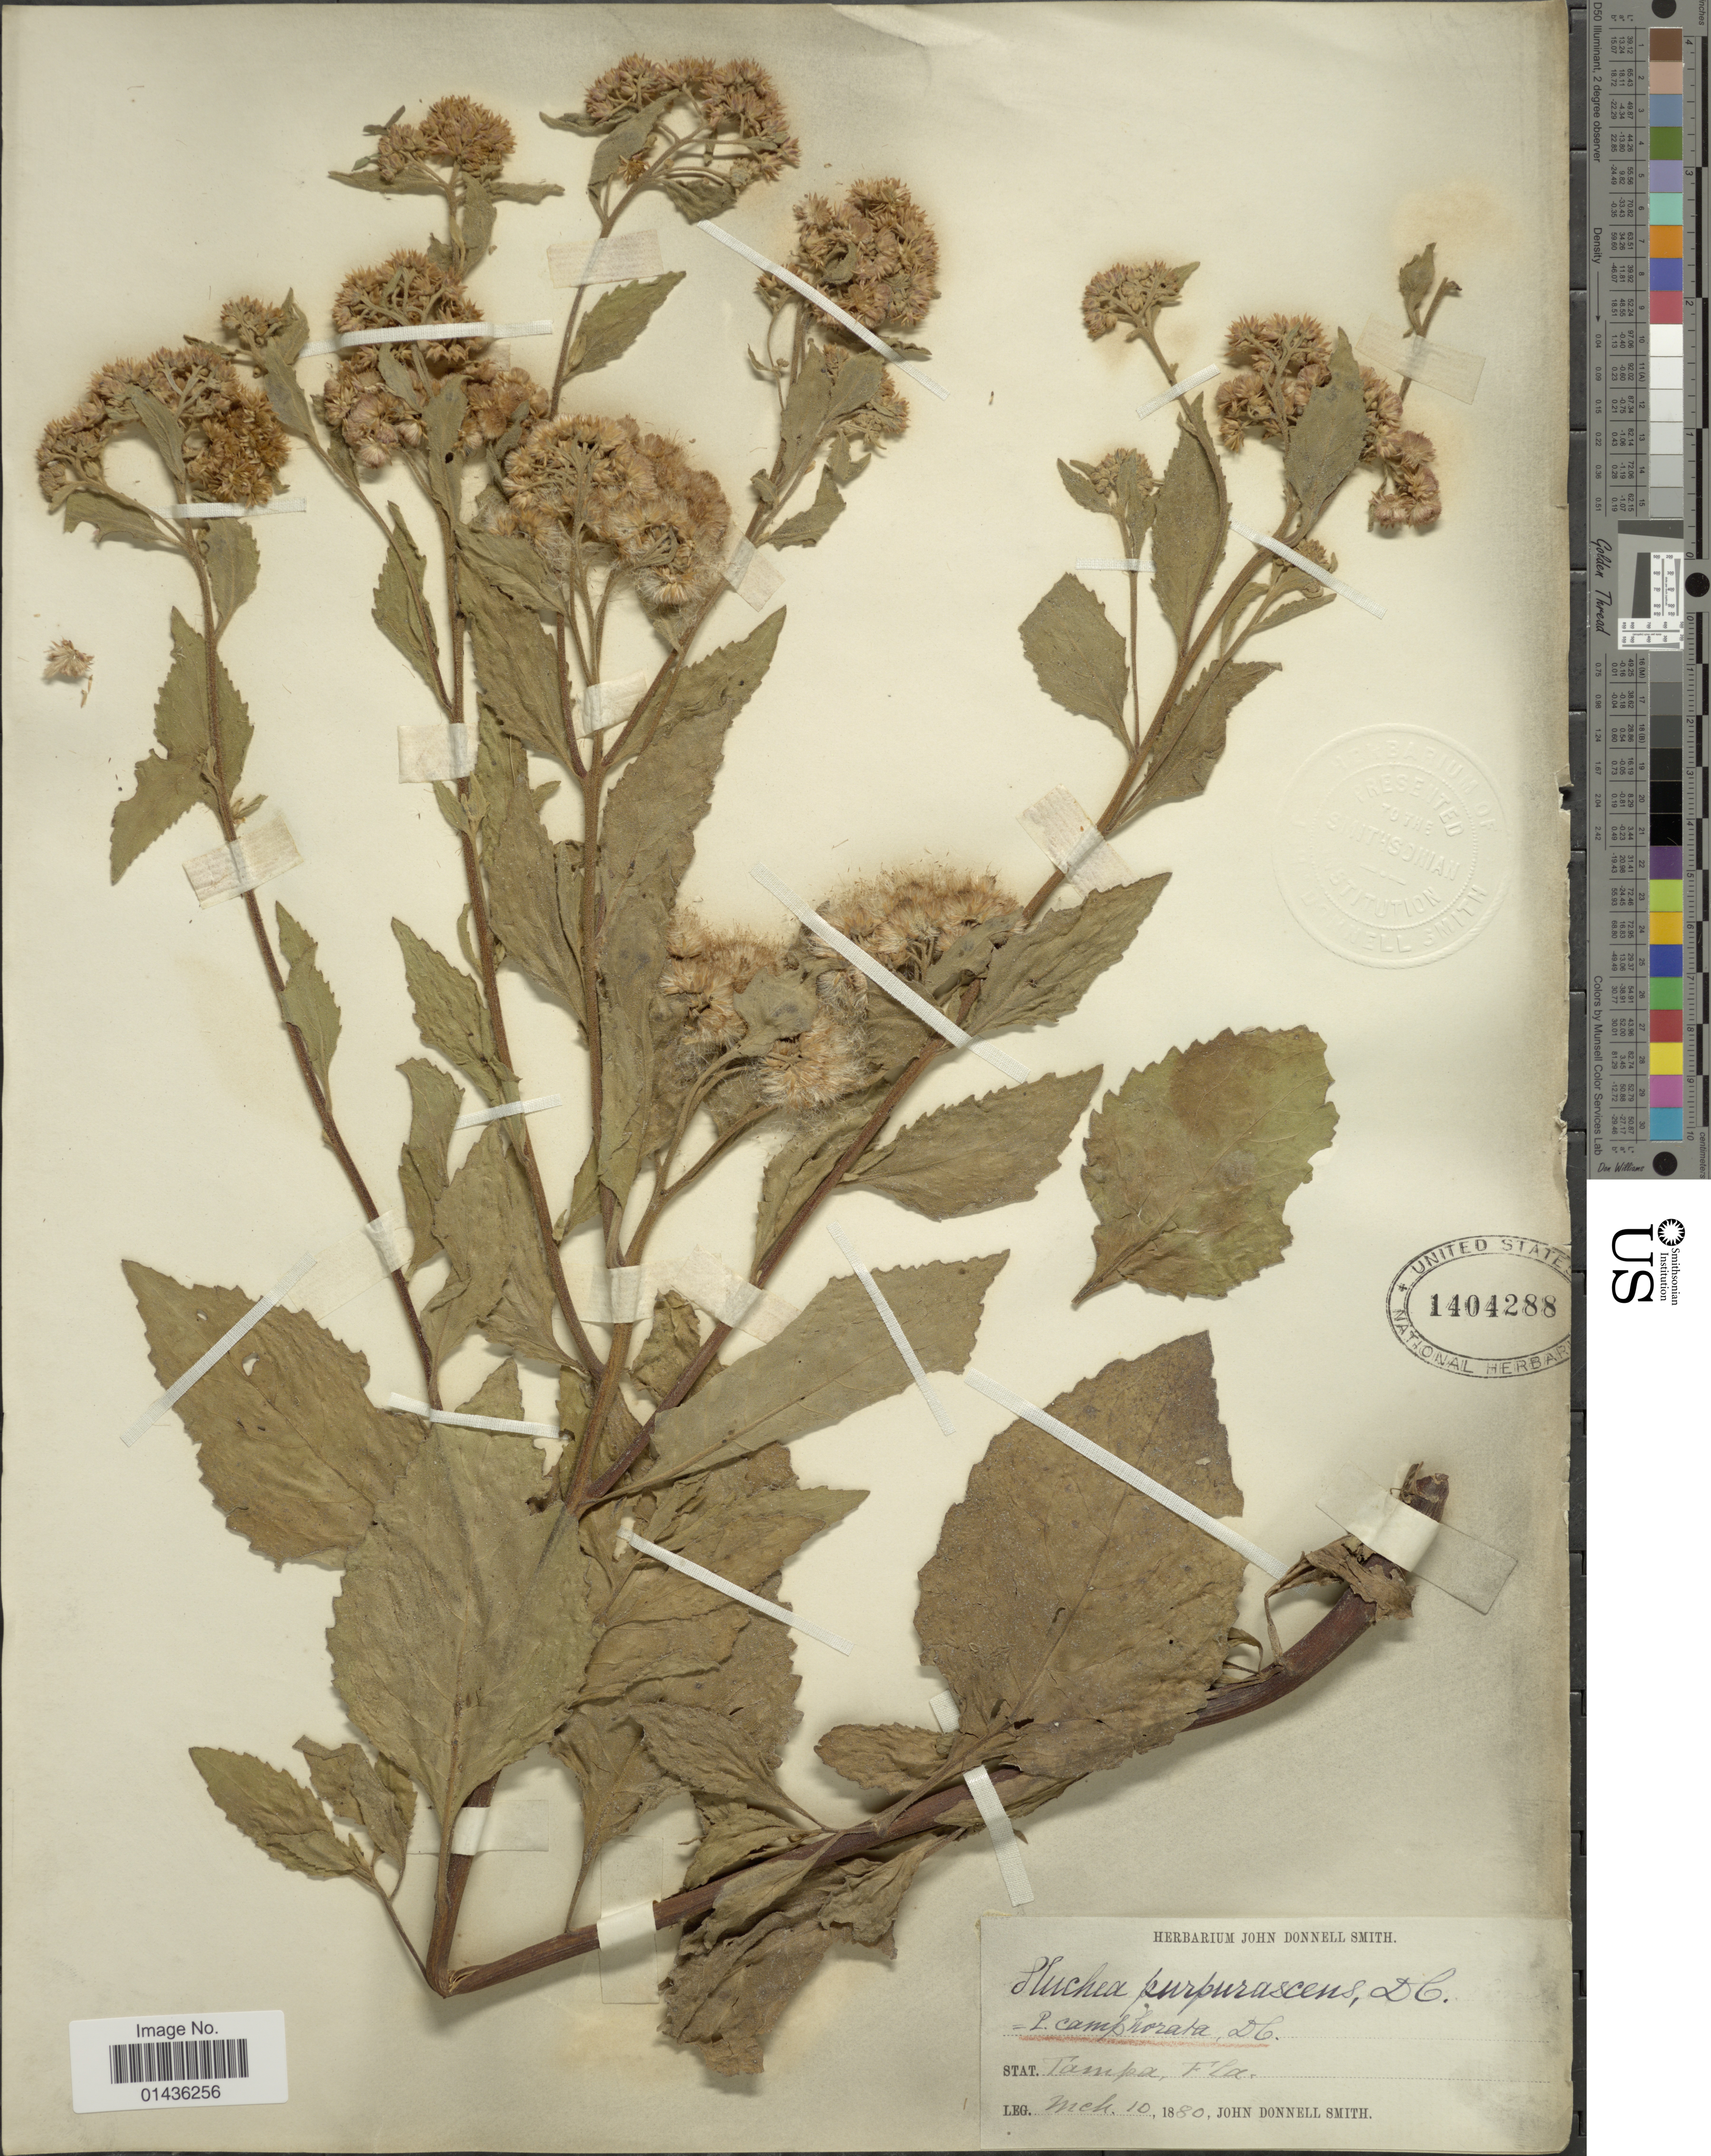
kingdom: Plantae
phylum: Tracheophyta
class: Magnoliopsida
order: Asterales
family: Asteraceae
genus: Pluchea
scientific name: Pluchea odorata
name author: (L.) Cass.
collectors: J. Donnell Smith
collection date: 1880-03-10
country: United States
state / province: Florida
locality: Tampa, Fla.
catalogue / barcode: US 1404288